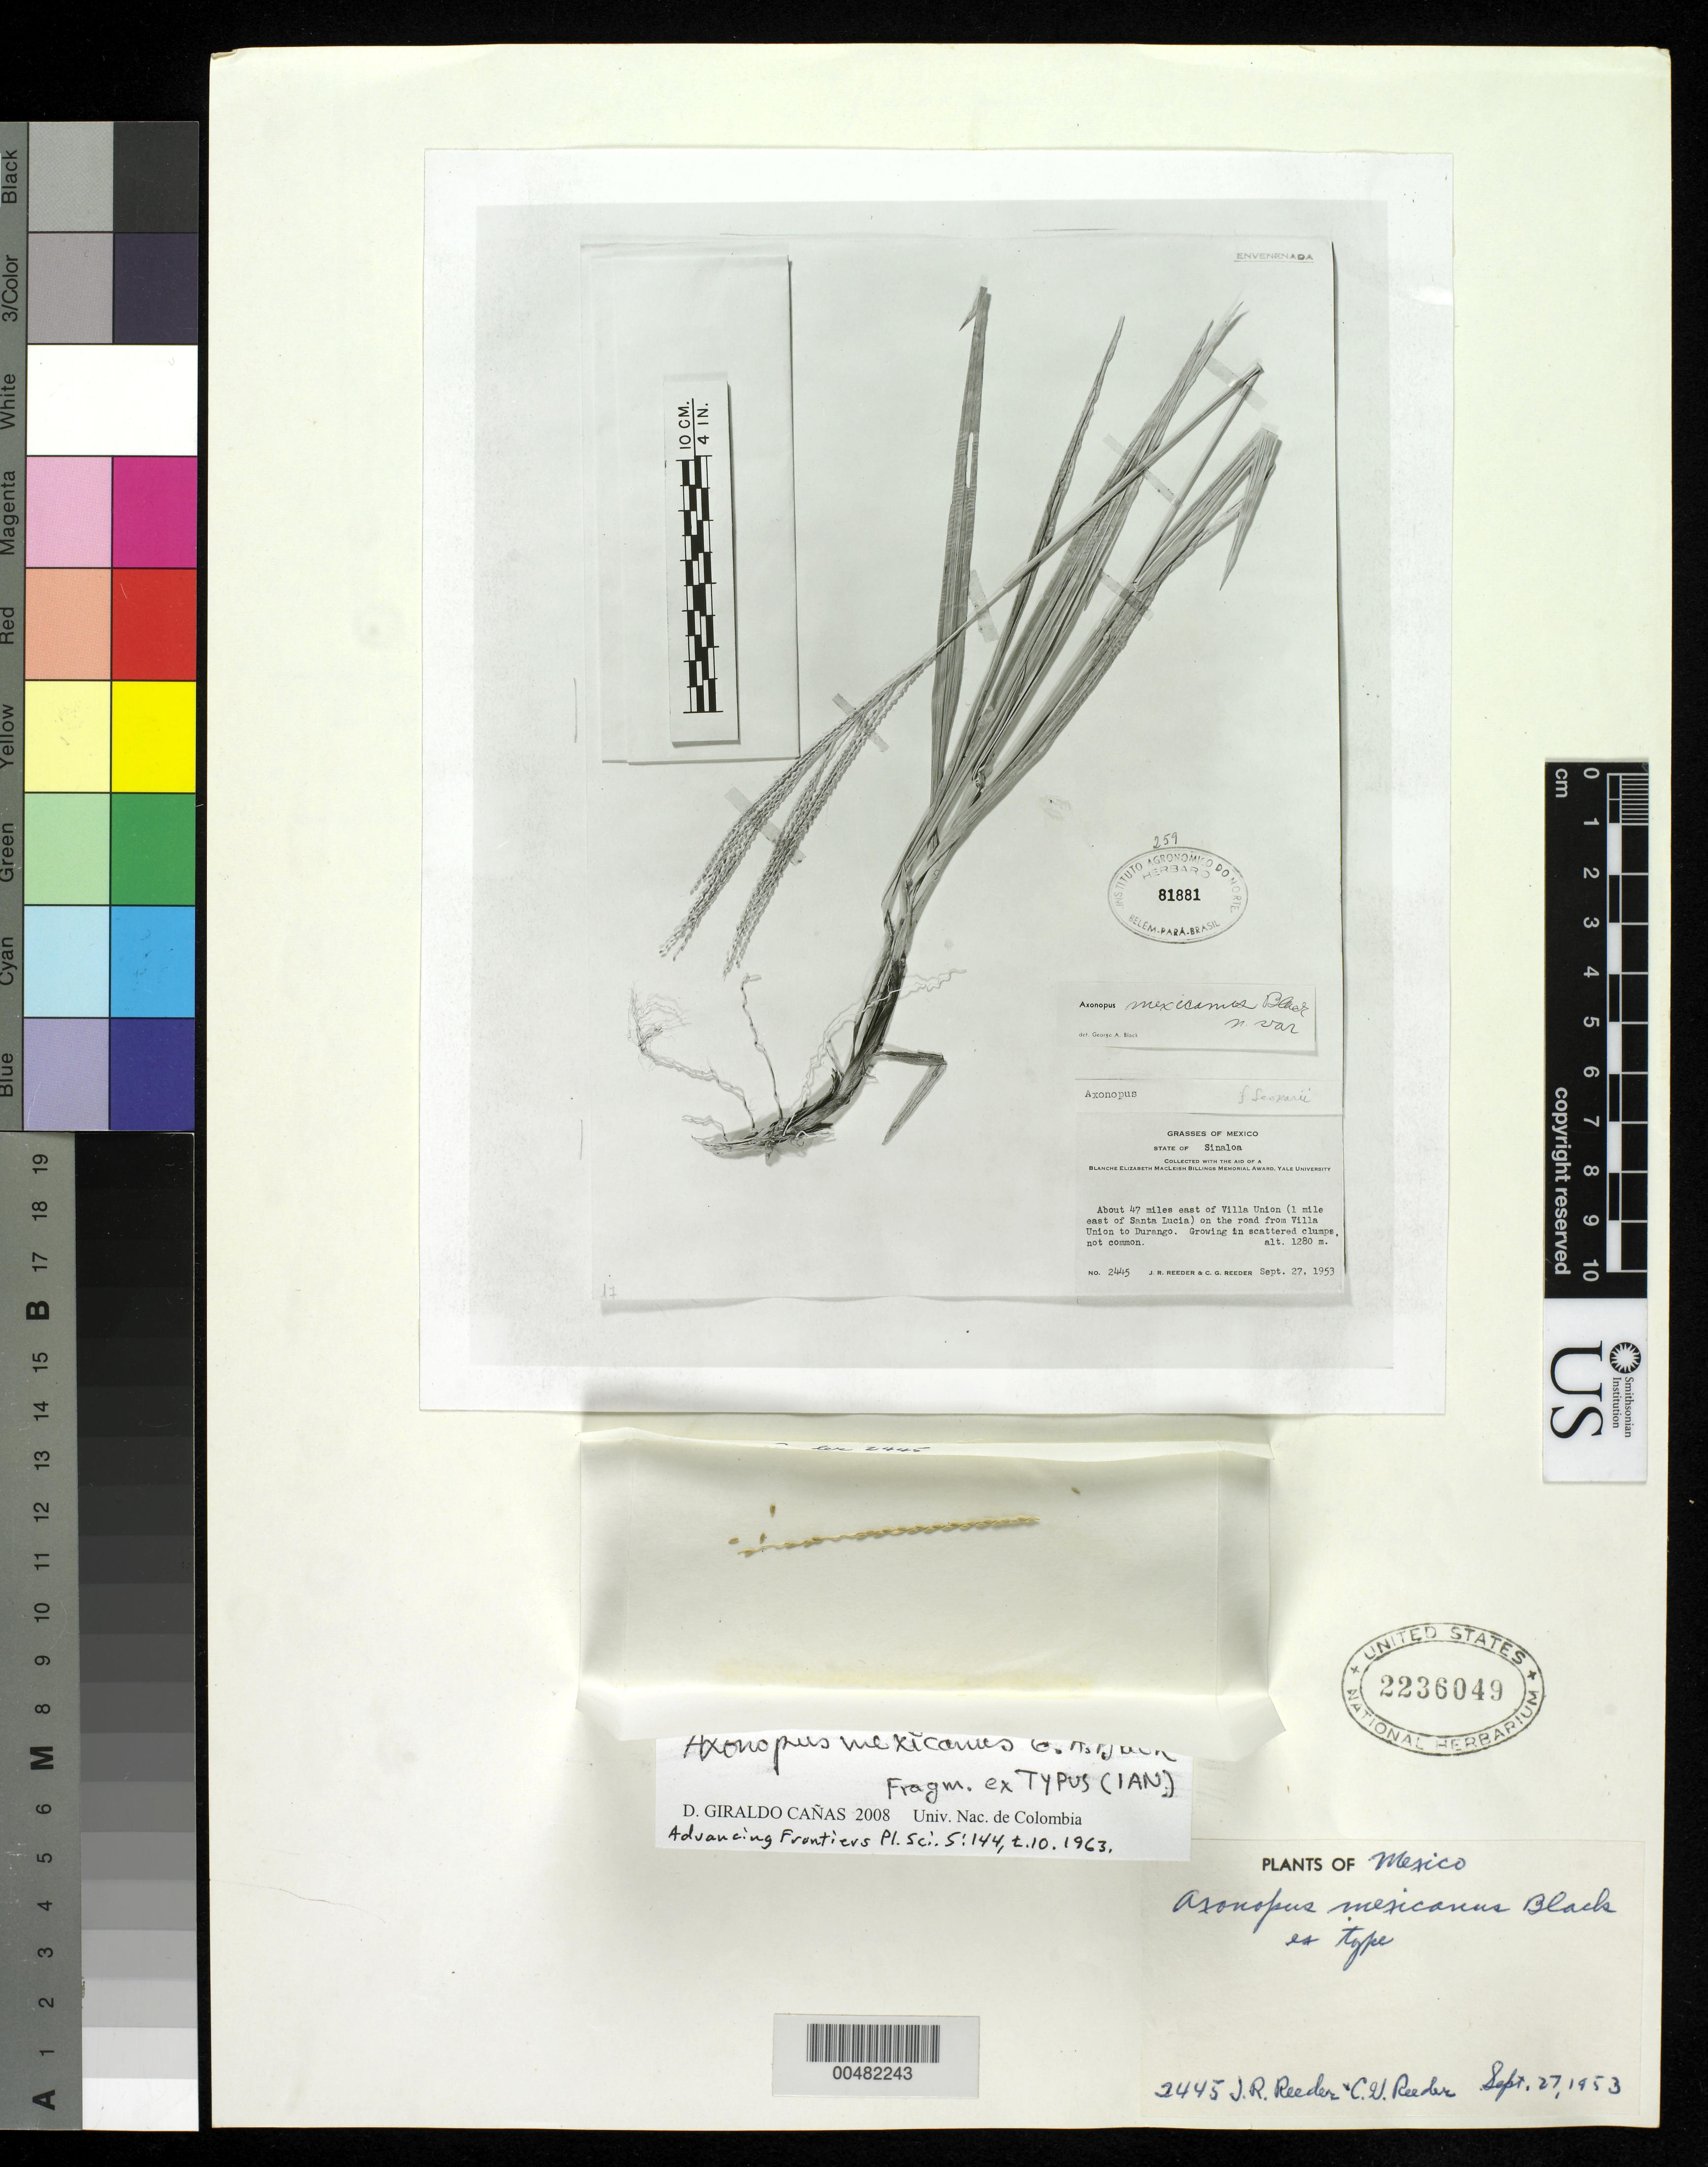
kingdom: Plantae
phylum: Tracheophyta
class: Liliopsida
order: Poales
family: Poaceae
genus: Axonopus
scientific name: Axonopus mexicanus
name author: G.A. Black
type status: Isotype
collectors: J. R. Reeder & C. G. Reeder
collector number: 2445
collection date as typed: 27 Sep 1953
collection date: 1953-09-27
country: Mexico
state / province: Durango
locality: San Ramon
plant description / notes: no additional habitat and plant information on sheet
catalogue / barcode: US 2236049